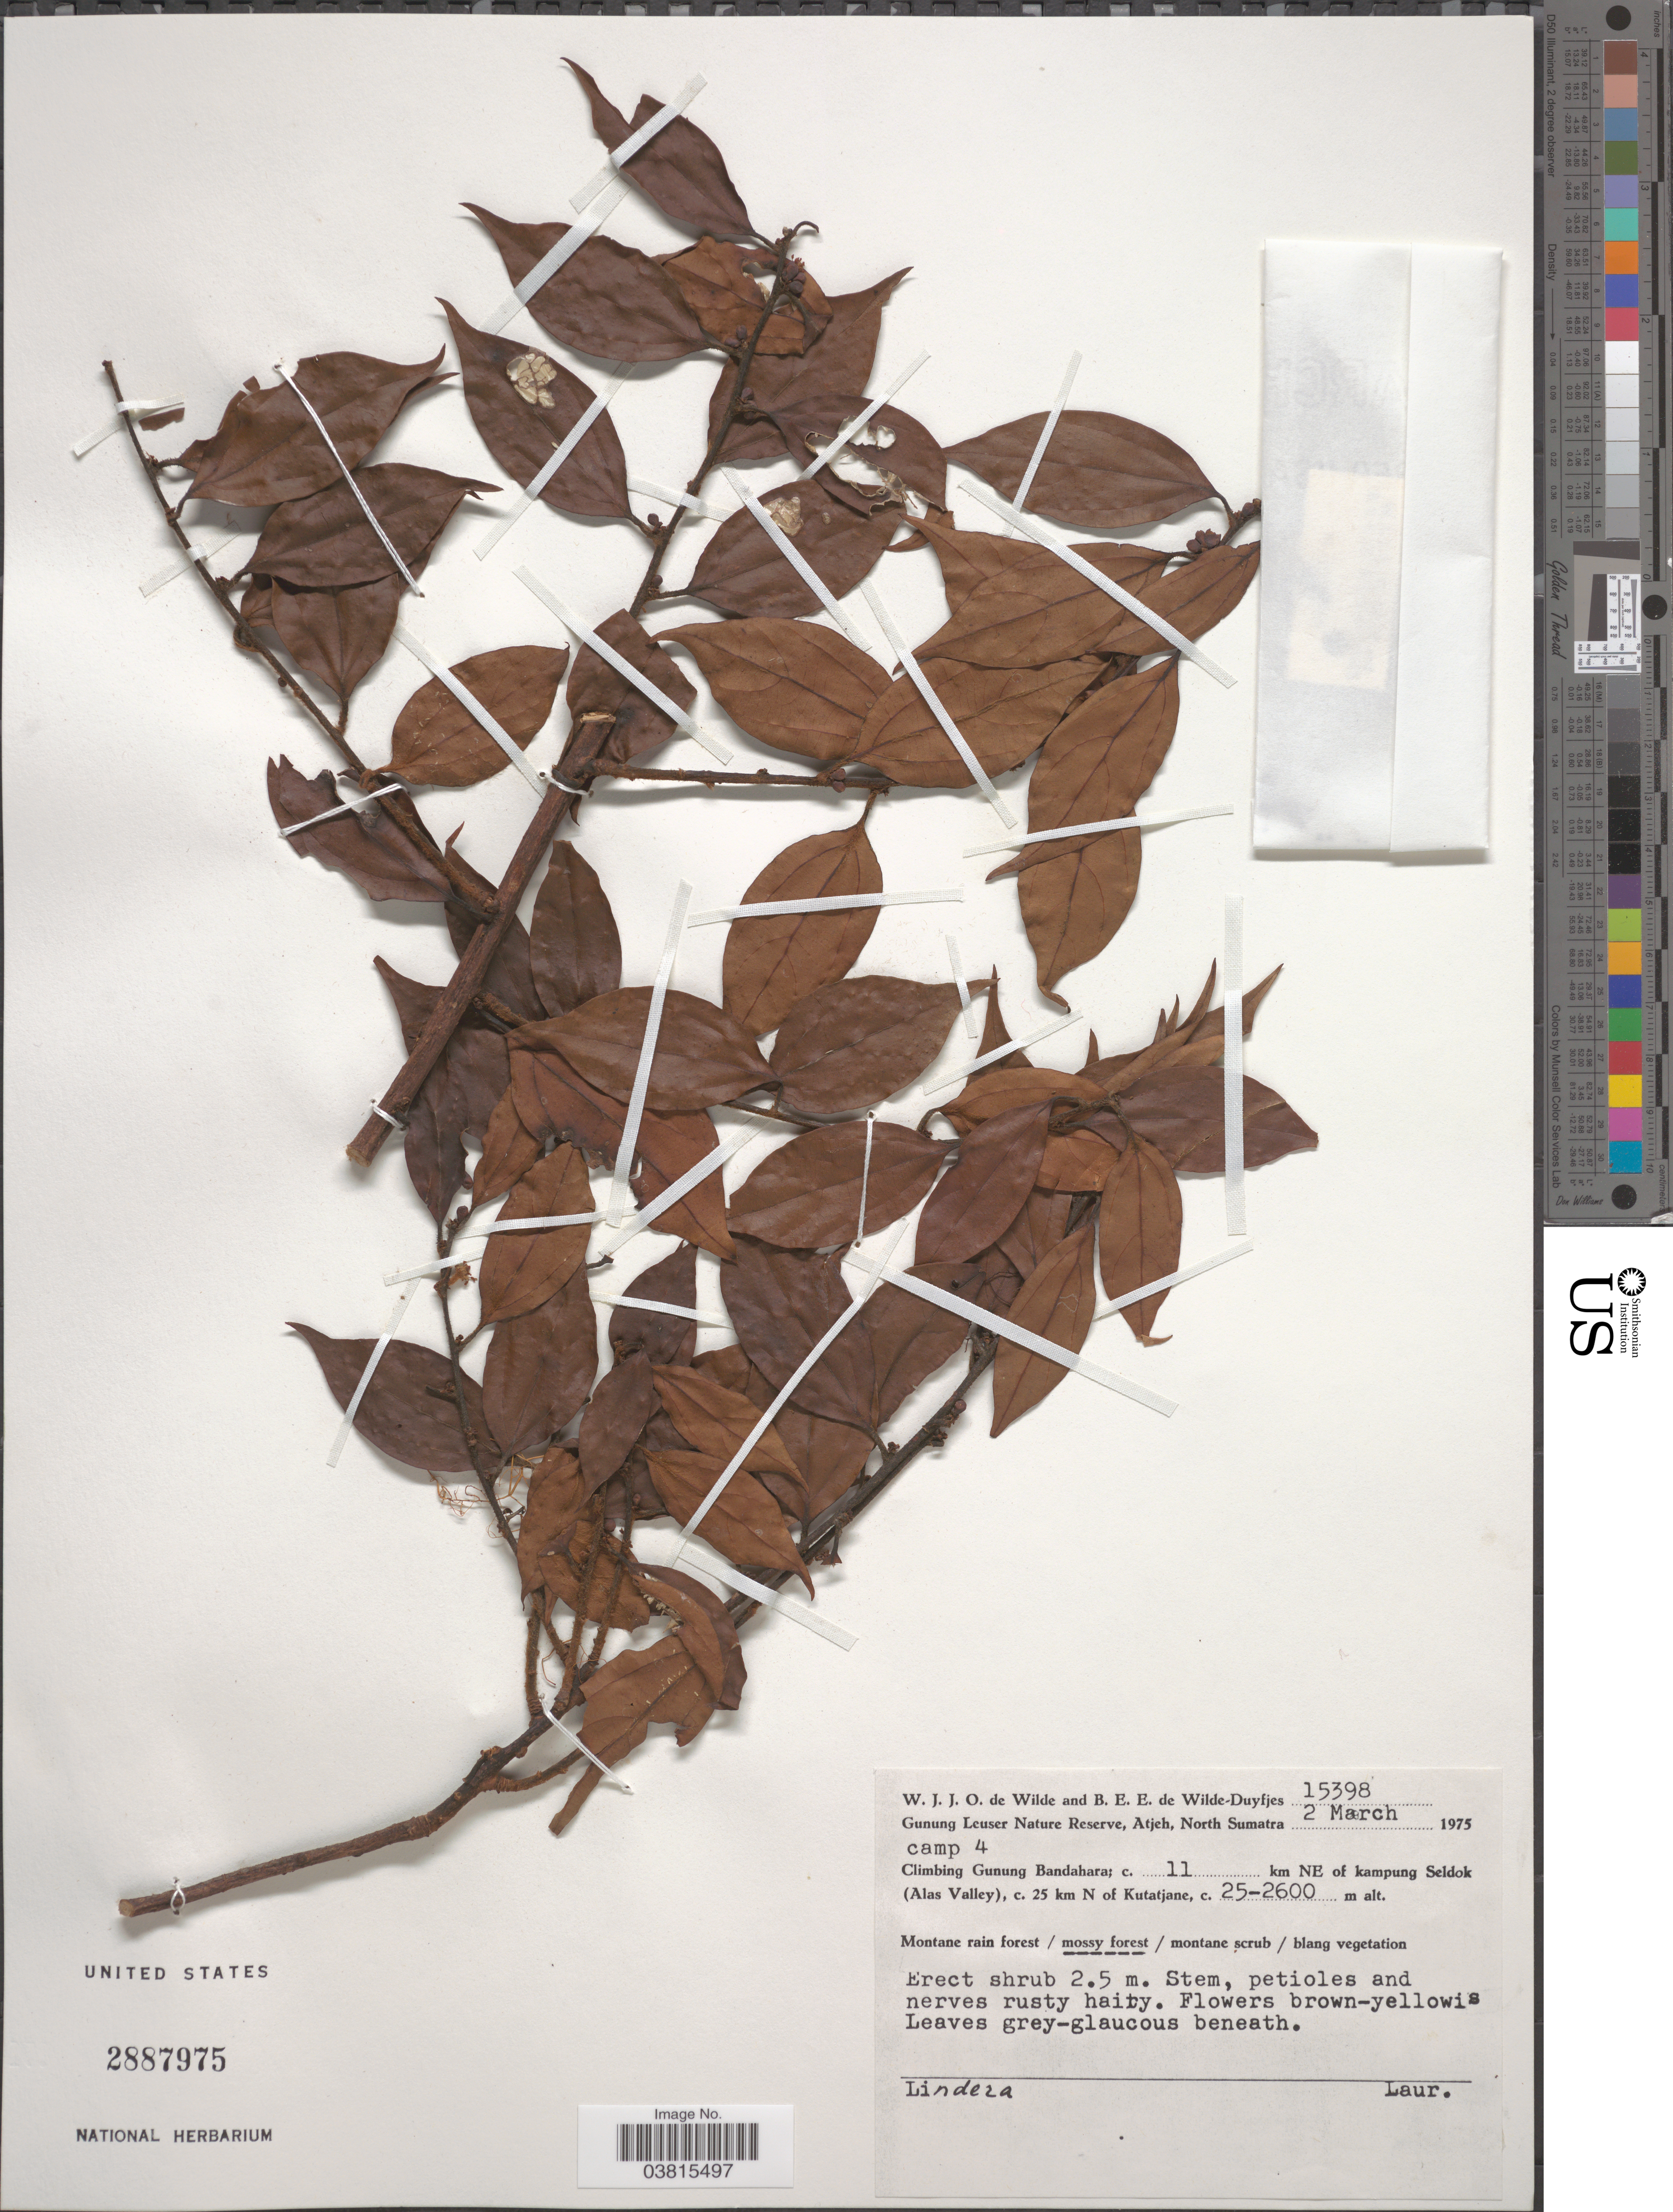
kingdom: Plantae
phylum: Tracheophyta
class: Magnoliopsida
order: Laurales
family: Lauraceae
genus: Lindera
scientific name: Lindera sp.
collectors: W. J. de Wilde & B. E. de Wilde-Duyfjes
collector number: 15398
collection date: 1975-03-02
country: Indonesia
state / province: Sumatra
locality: Gunung Leuser Nature Reserve, Atjeh, North Sumatra. Camp 4. Climbing Gunung Bandahara; c. 11 km NE of kampung Seldok (Alas Valley), c. 25 km N of Kutatjane.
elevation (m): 2500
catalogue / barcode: US 2887975